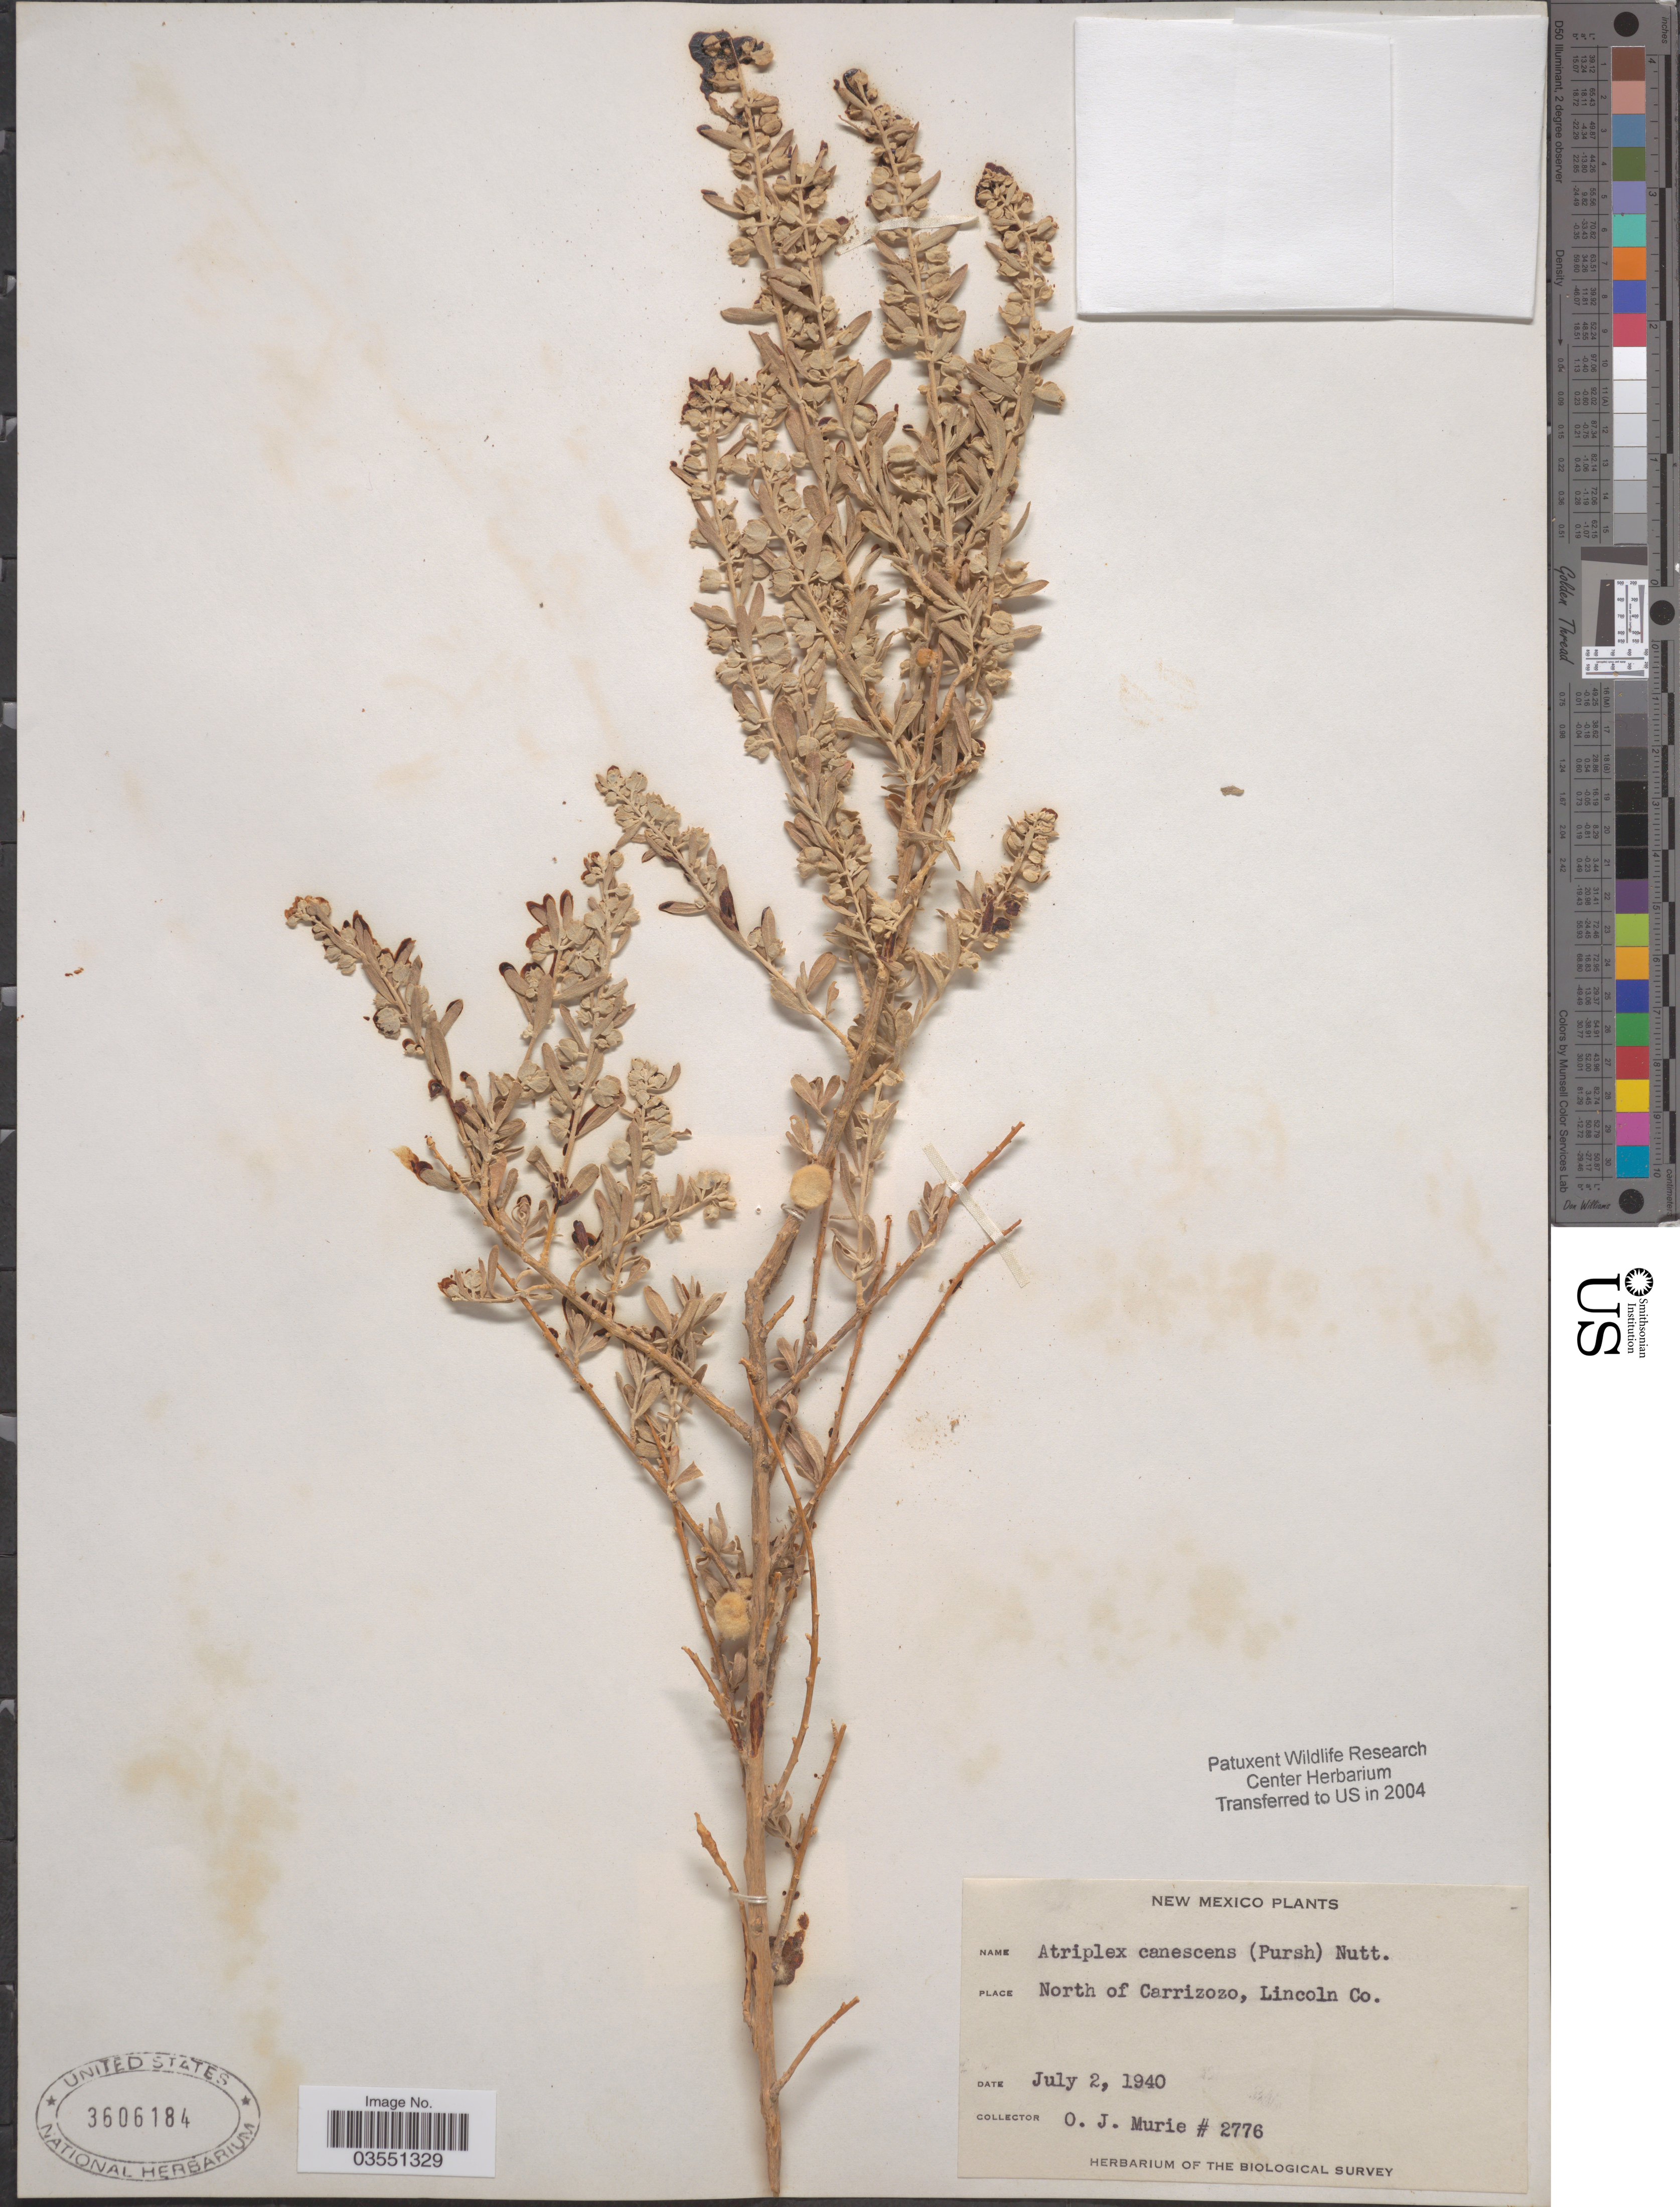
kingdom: Plantae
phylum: Tracheophyta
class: Magnoliopsida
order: Caryophyllales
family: Amaranthaceae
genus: Atriplex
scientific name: Atriplex canescens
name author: (Pursh) Nutt.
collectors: O. Murie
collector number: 2776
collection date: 1940-07-02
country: United States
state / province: New Mexico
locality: North of Carrizozo, Lincoln Co.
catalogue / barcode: US 3606184